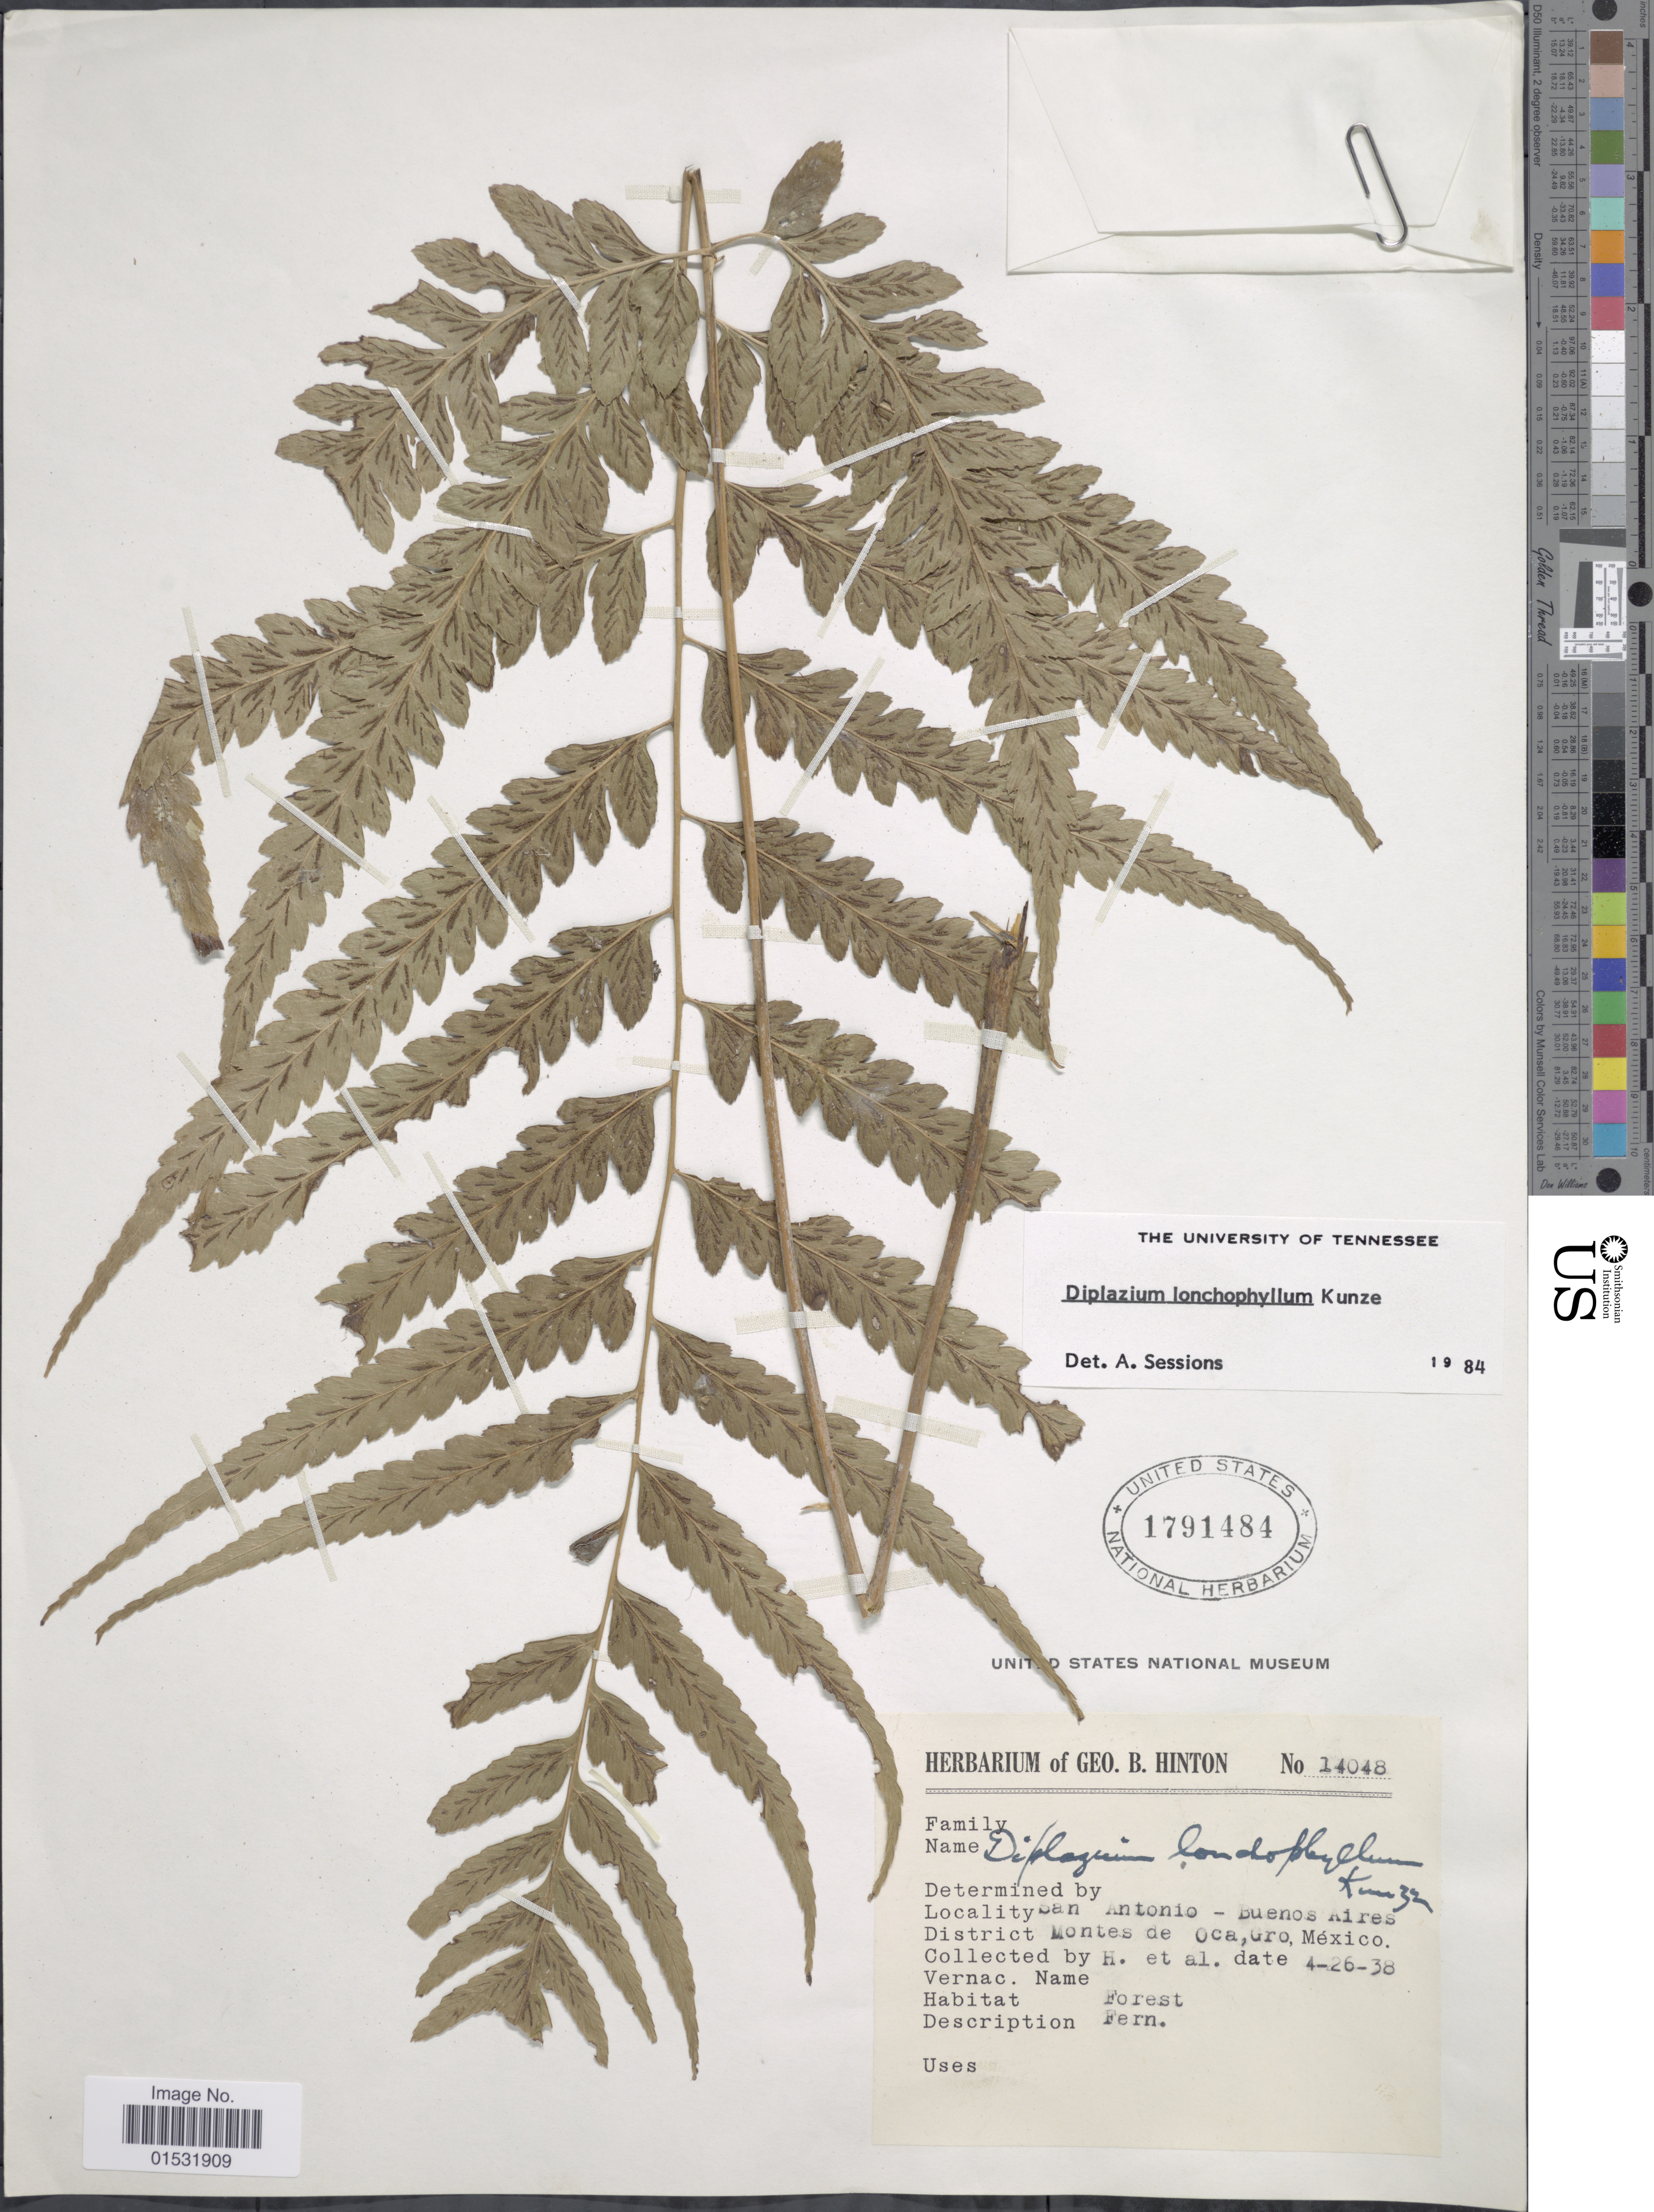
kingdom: Plantae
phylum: Tracheophyta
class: Polypodiopsida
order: Polypodiales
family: Athyriaceae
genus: Diplazium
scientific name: Diplazium lonchophyllum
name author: Kunze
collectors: G. B. Hinton & et al.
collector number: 14048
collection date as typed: Transcribed d/m/y: 26/4/38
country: Mexico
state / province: Guerrero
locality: Antonio - Buenos Aires. District Montes de Oca, Gro.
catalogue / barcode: US 1791484